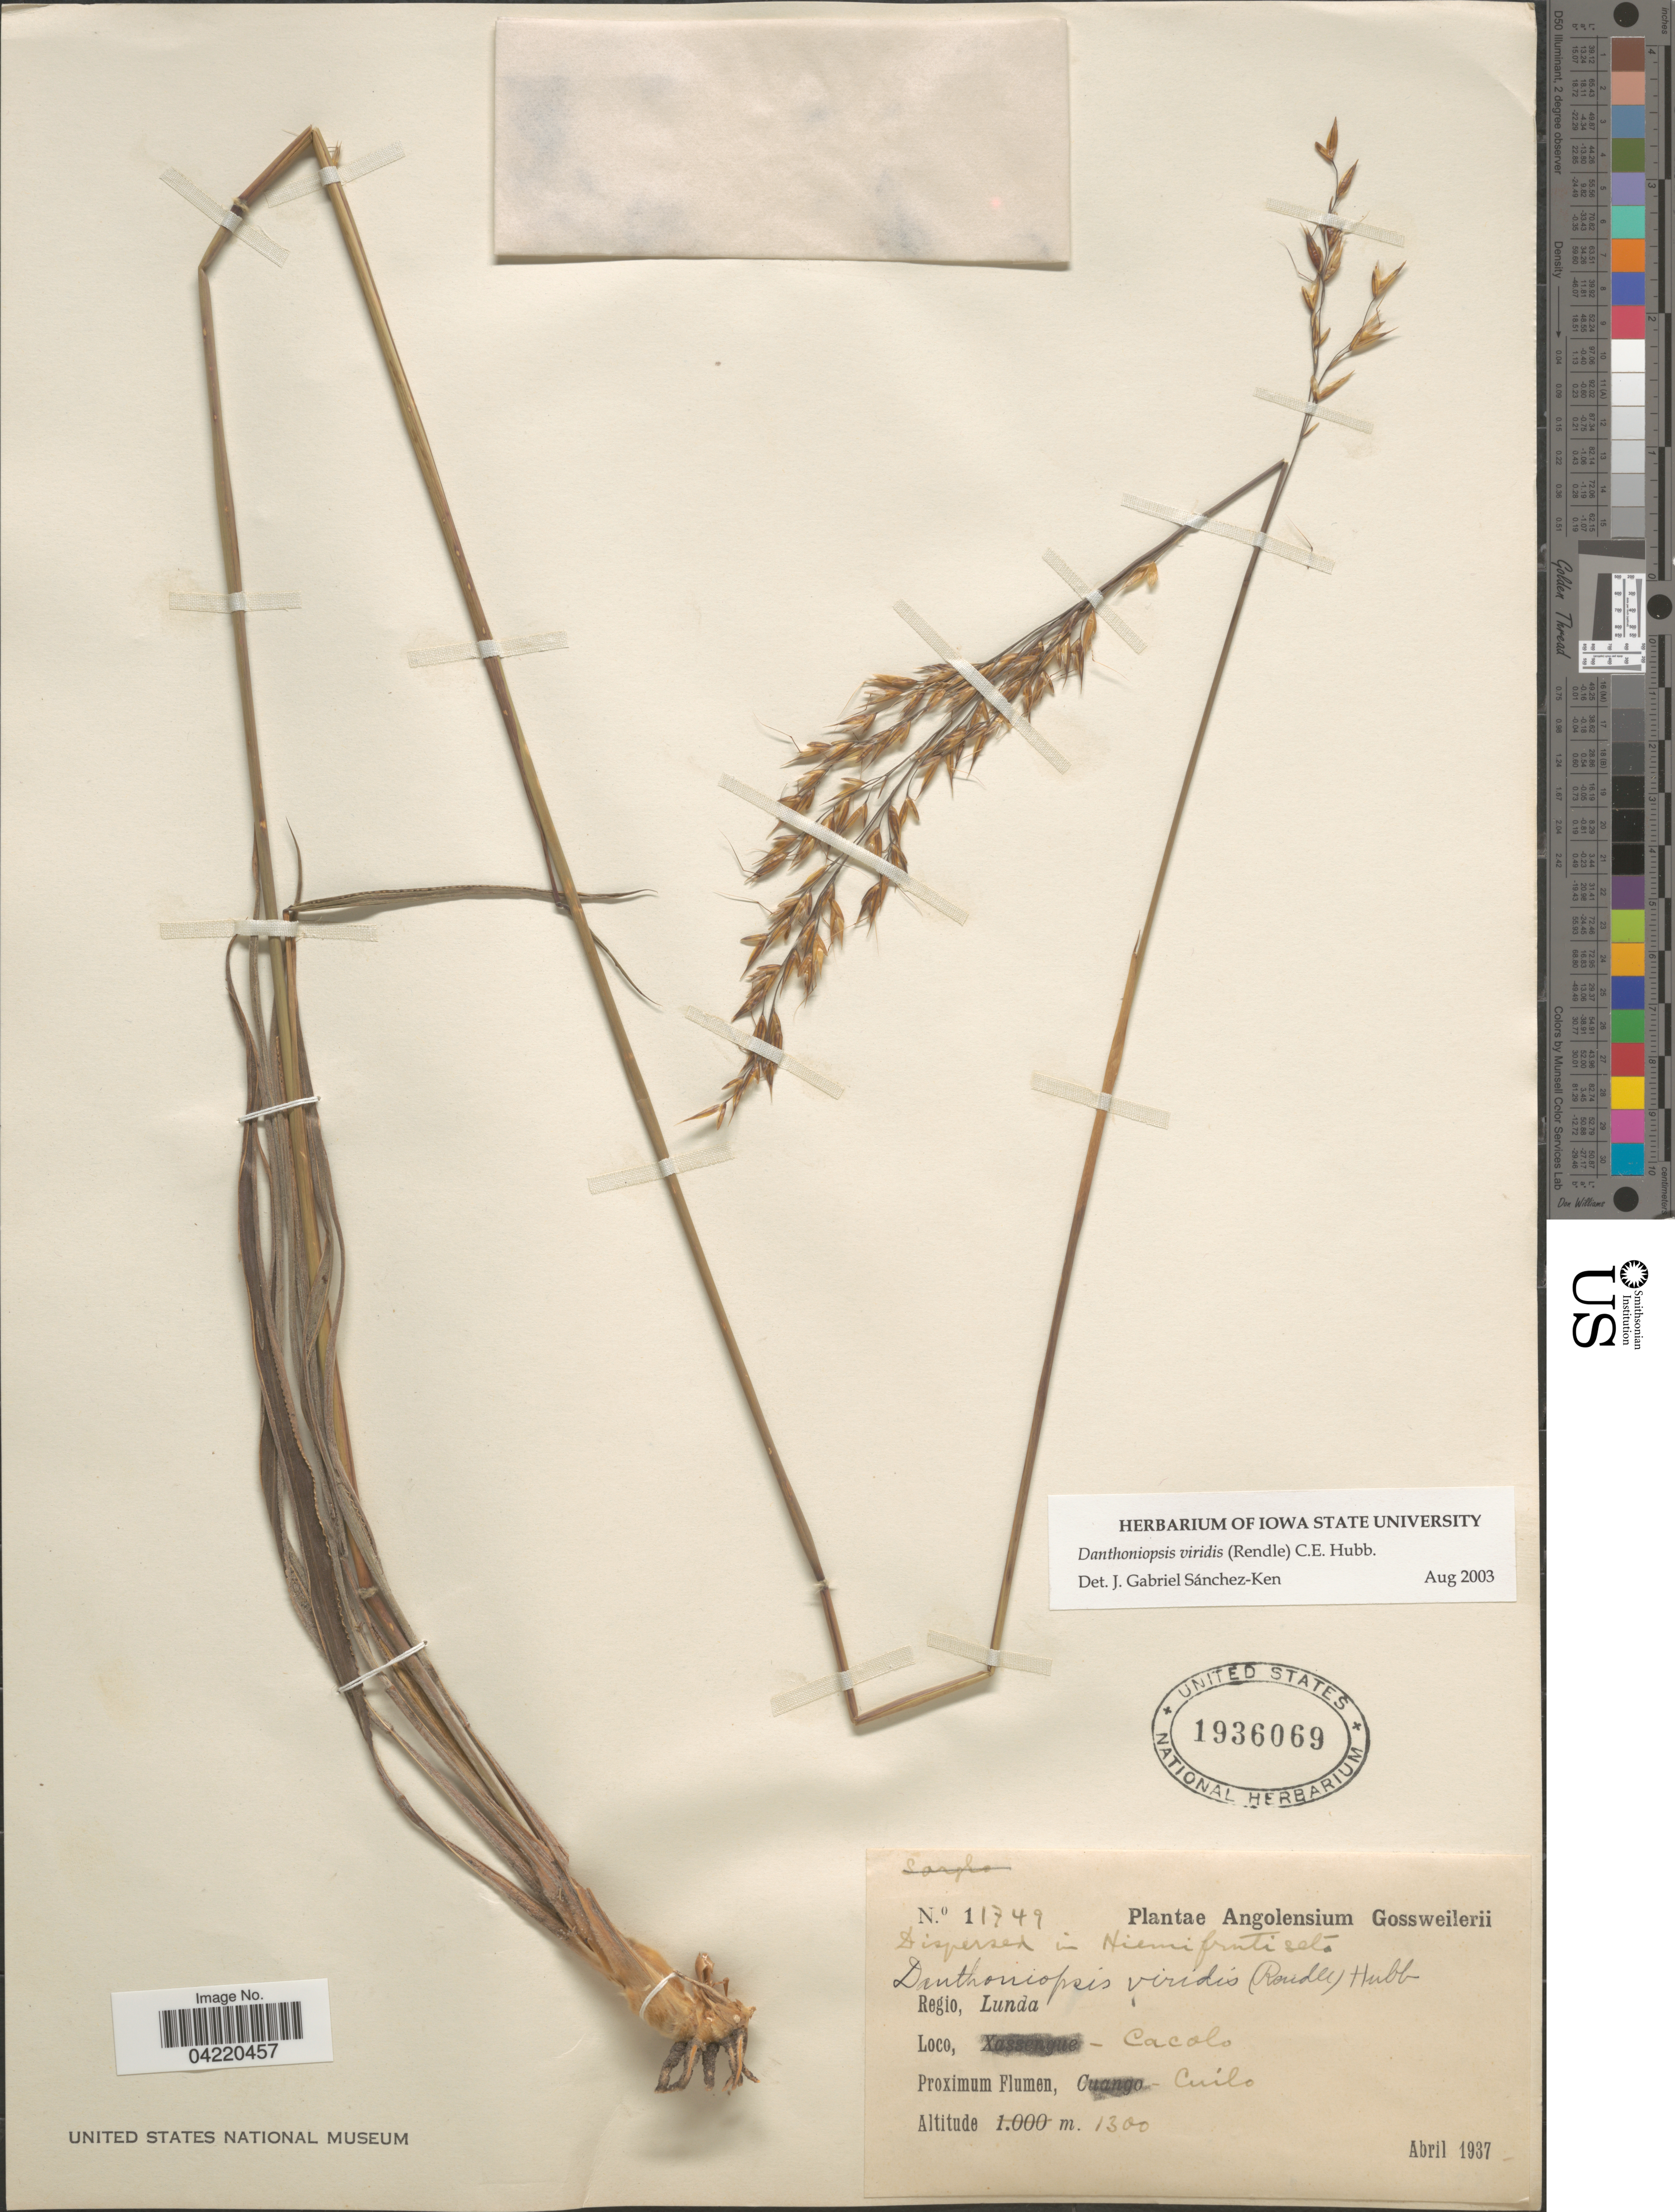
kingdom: Plantae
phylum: Tracheophyta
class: Liliopsida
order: Poales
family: Poaceae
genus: Danthoniopsis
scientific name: Danthoniopsis viridis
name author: (Rendle) C. E. Hubb.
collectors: -. Gossweiler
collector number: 11749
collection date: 1937-04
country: Angola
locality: Regio, Lunda. Cacolo. Proximum Flumen, Cuilo.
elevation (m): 1300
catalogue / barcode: US 1936069